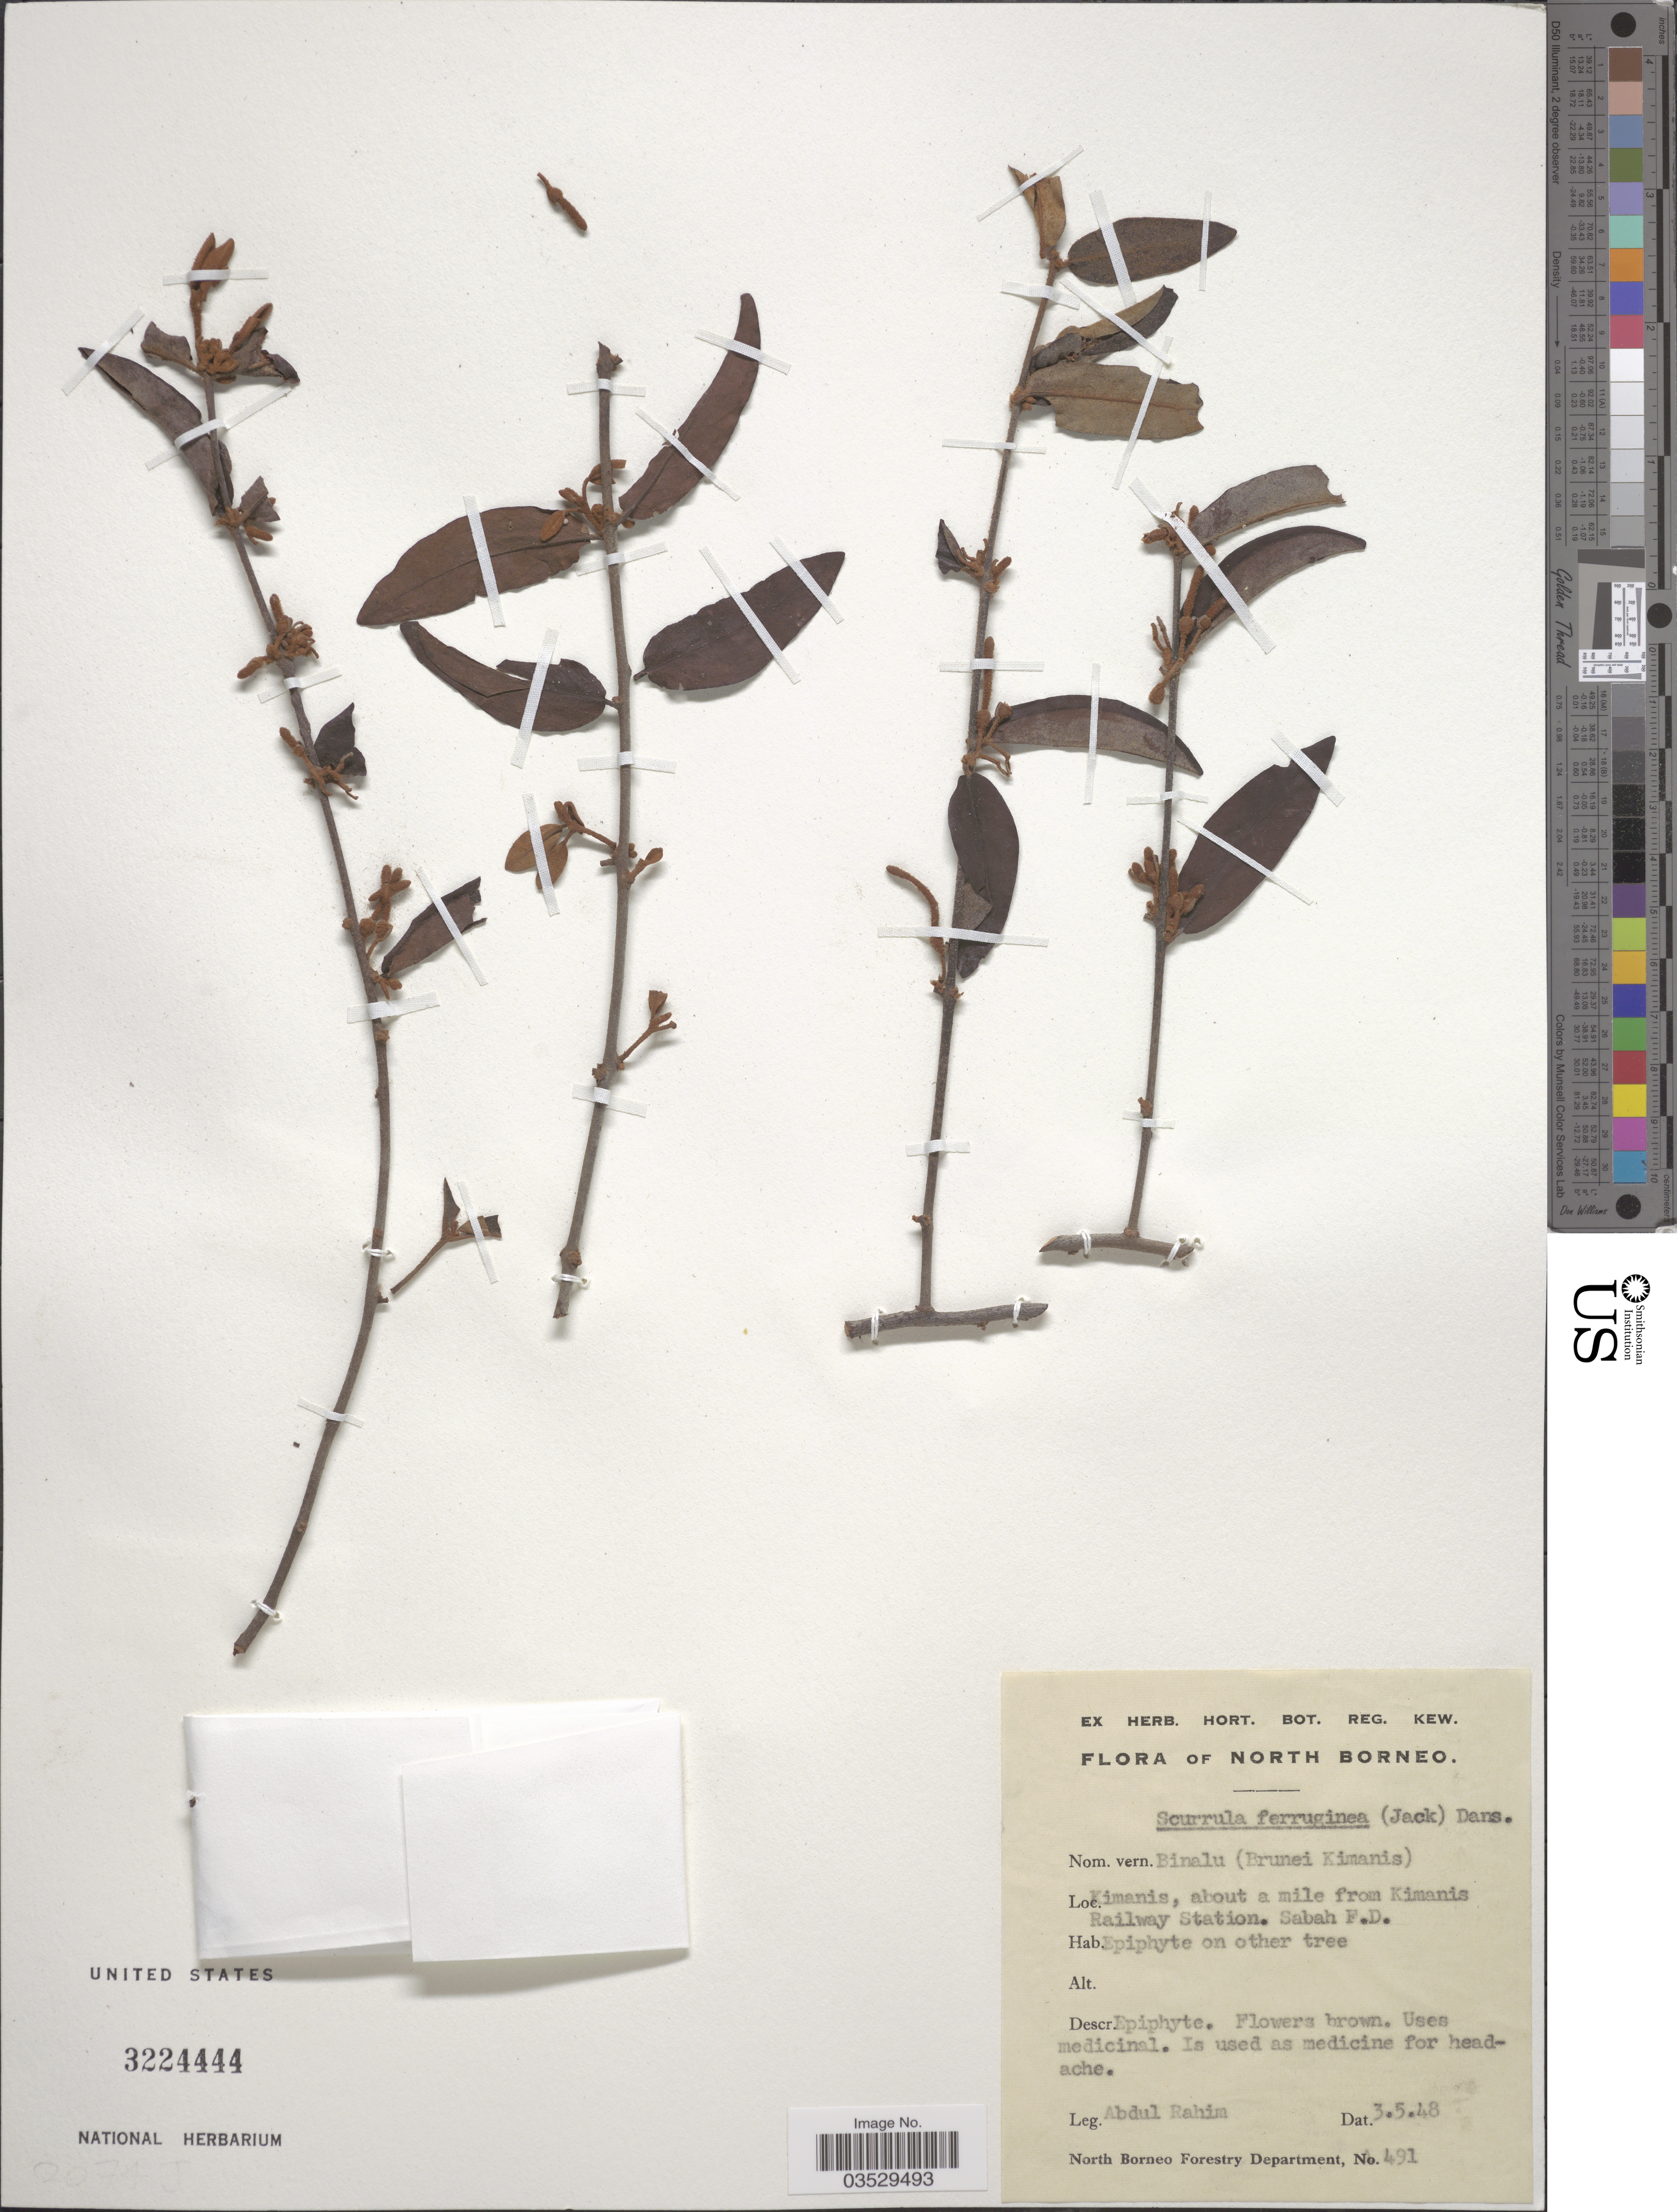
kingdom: Plantae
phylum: Tracheophyta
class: Magnoliopsida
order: Santalales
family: Loranthaceae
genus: Scurrula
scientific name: Scurrula ferruginea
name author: (Jack) Danser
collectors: A. Rahim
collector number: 491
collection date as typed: Transcribed d/m/y: 3/5/48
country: Malaysia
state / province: Sabah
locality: North Borneo. Kimanis, about a mile from Kimanis Railway Station. Sabah F.D.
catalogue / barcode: US 3224444